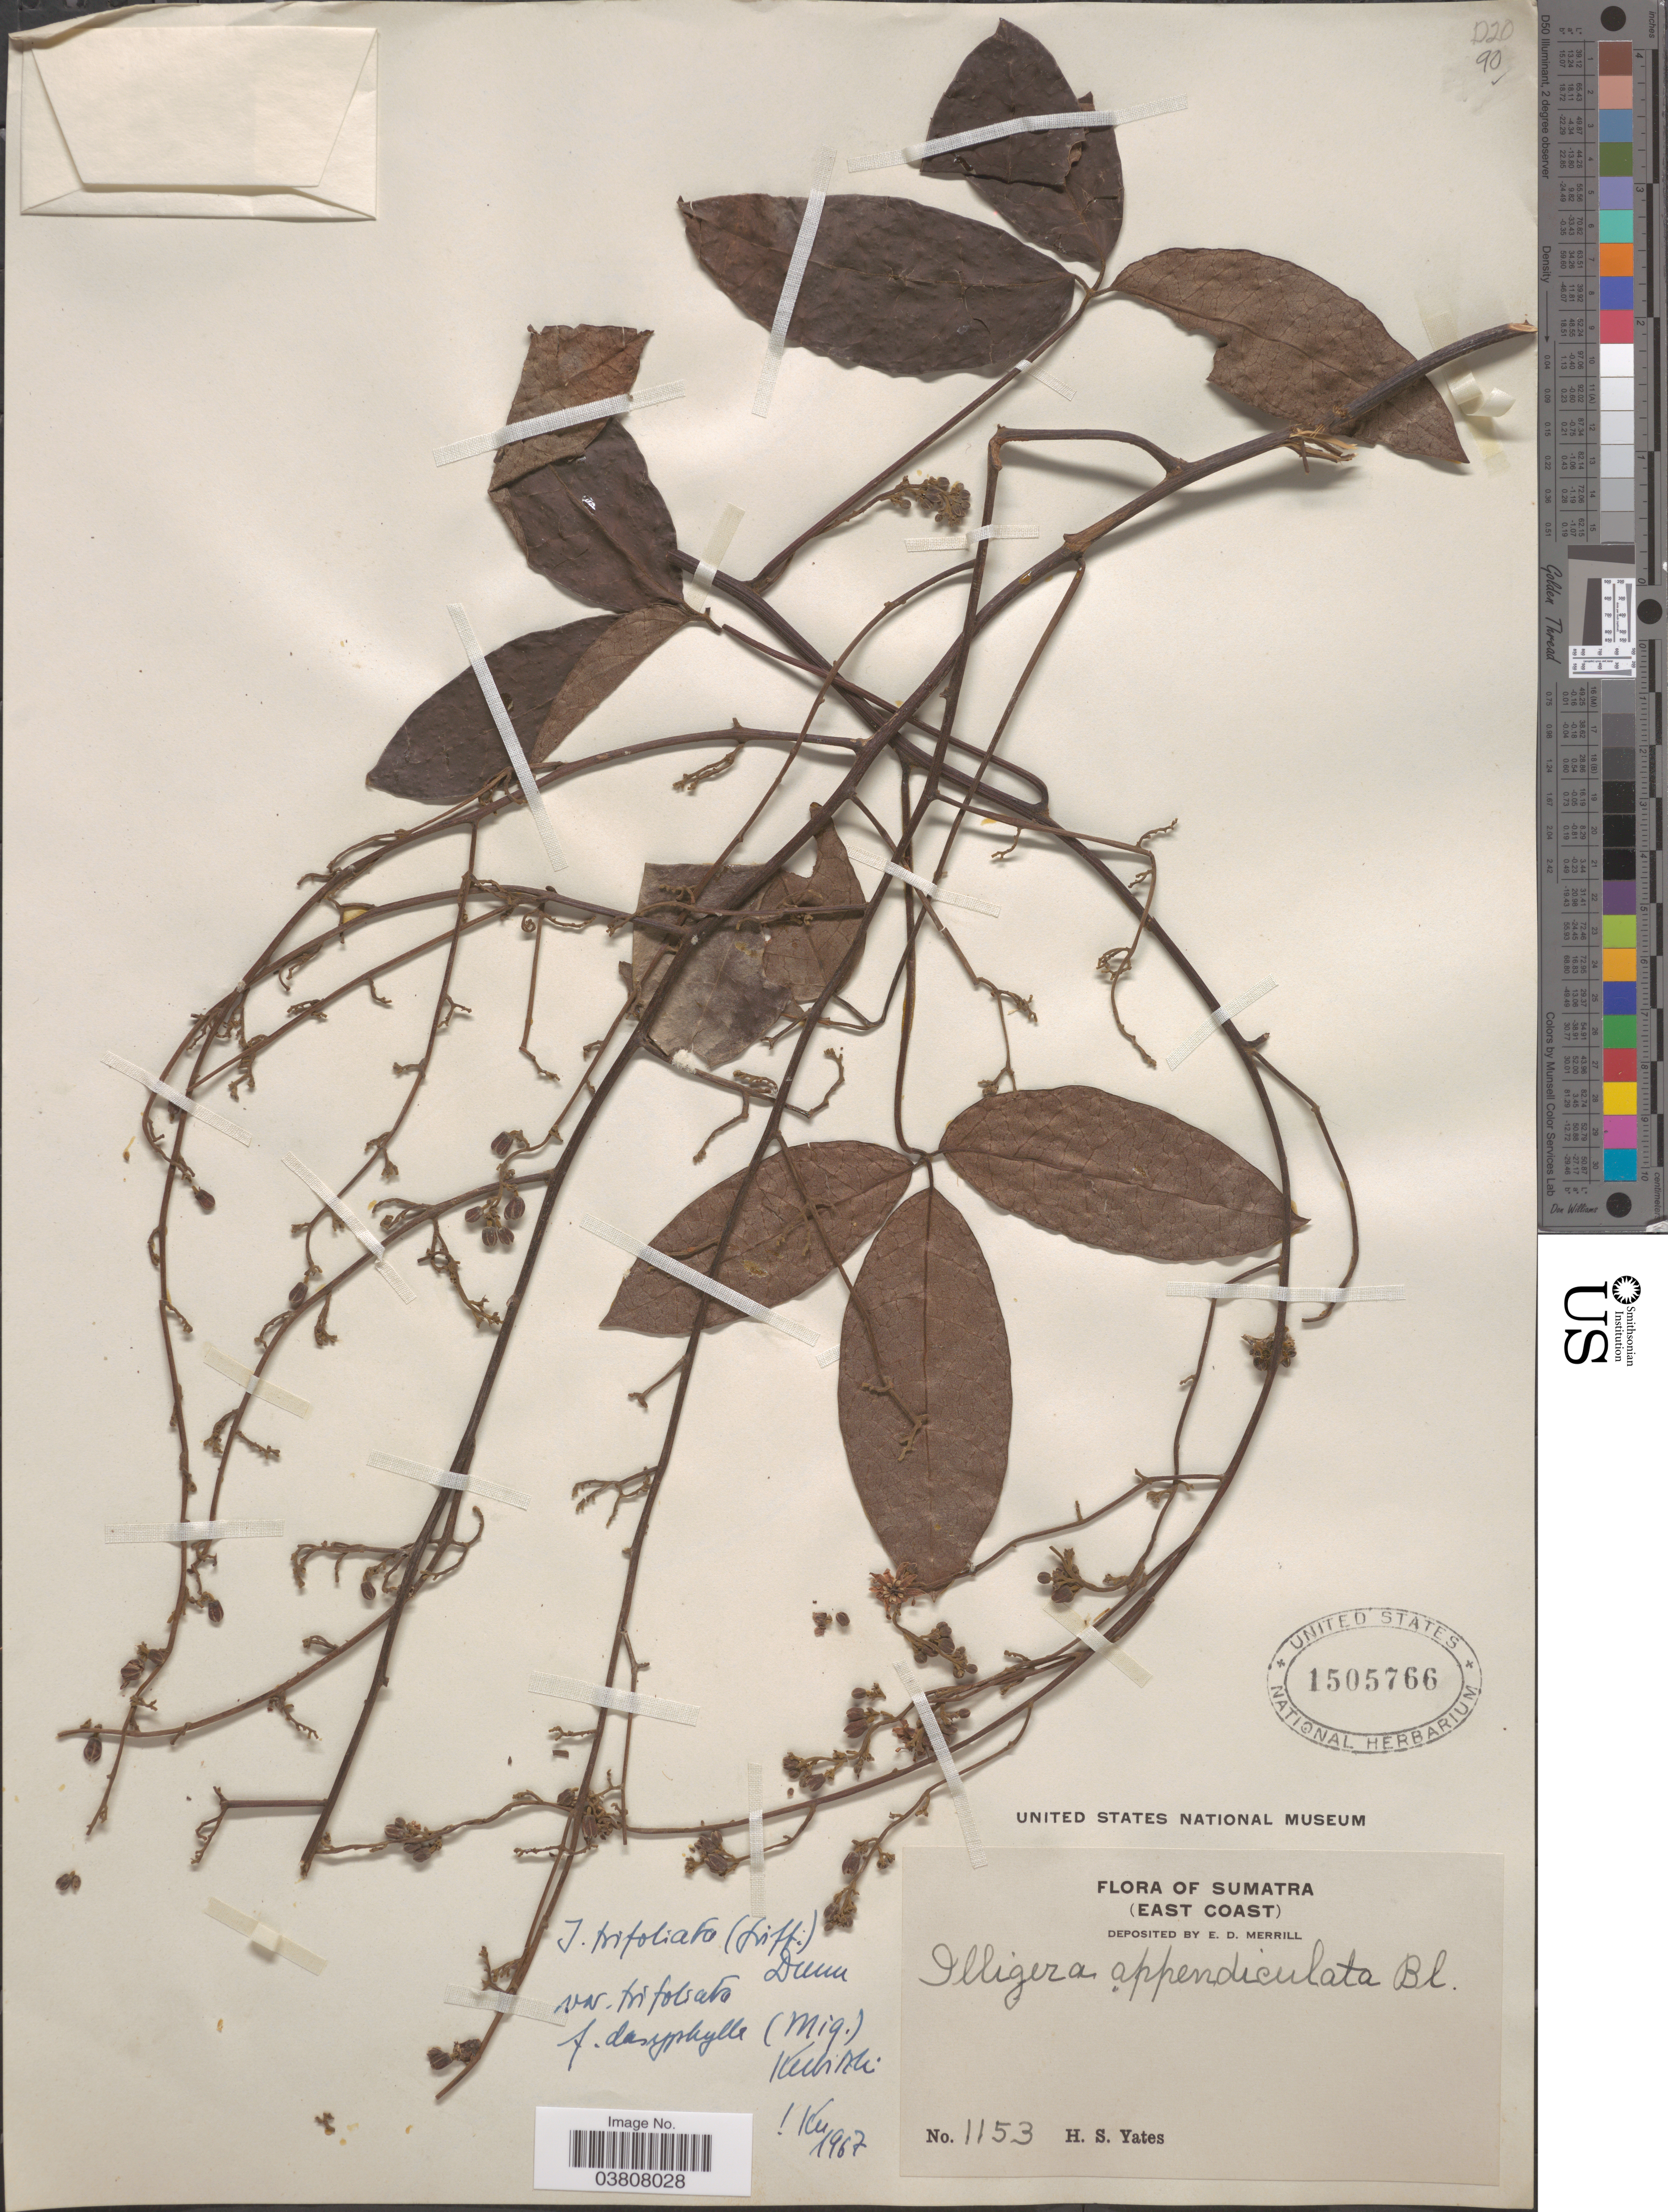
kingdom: Plantae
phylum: Tracheophyta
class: Magnoliopsida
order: Laurales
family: Hernandiaceae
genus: Illigera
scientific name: Illigera trifoliata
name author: Dunn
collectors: H. S. Yates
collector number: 1153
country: Indonesia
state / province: Sumatra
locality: East Coast.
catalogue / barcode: US 1505766